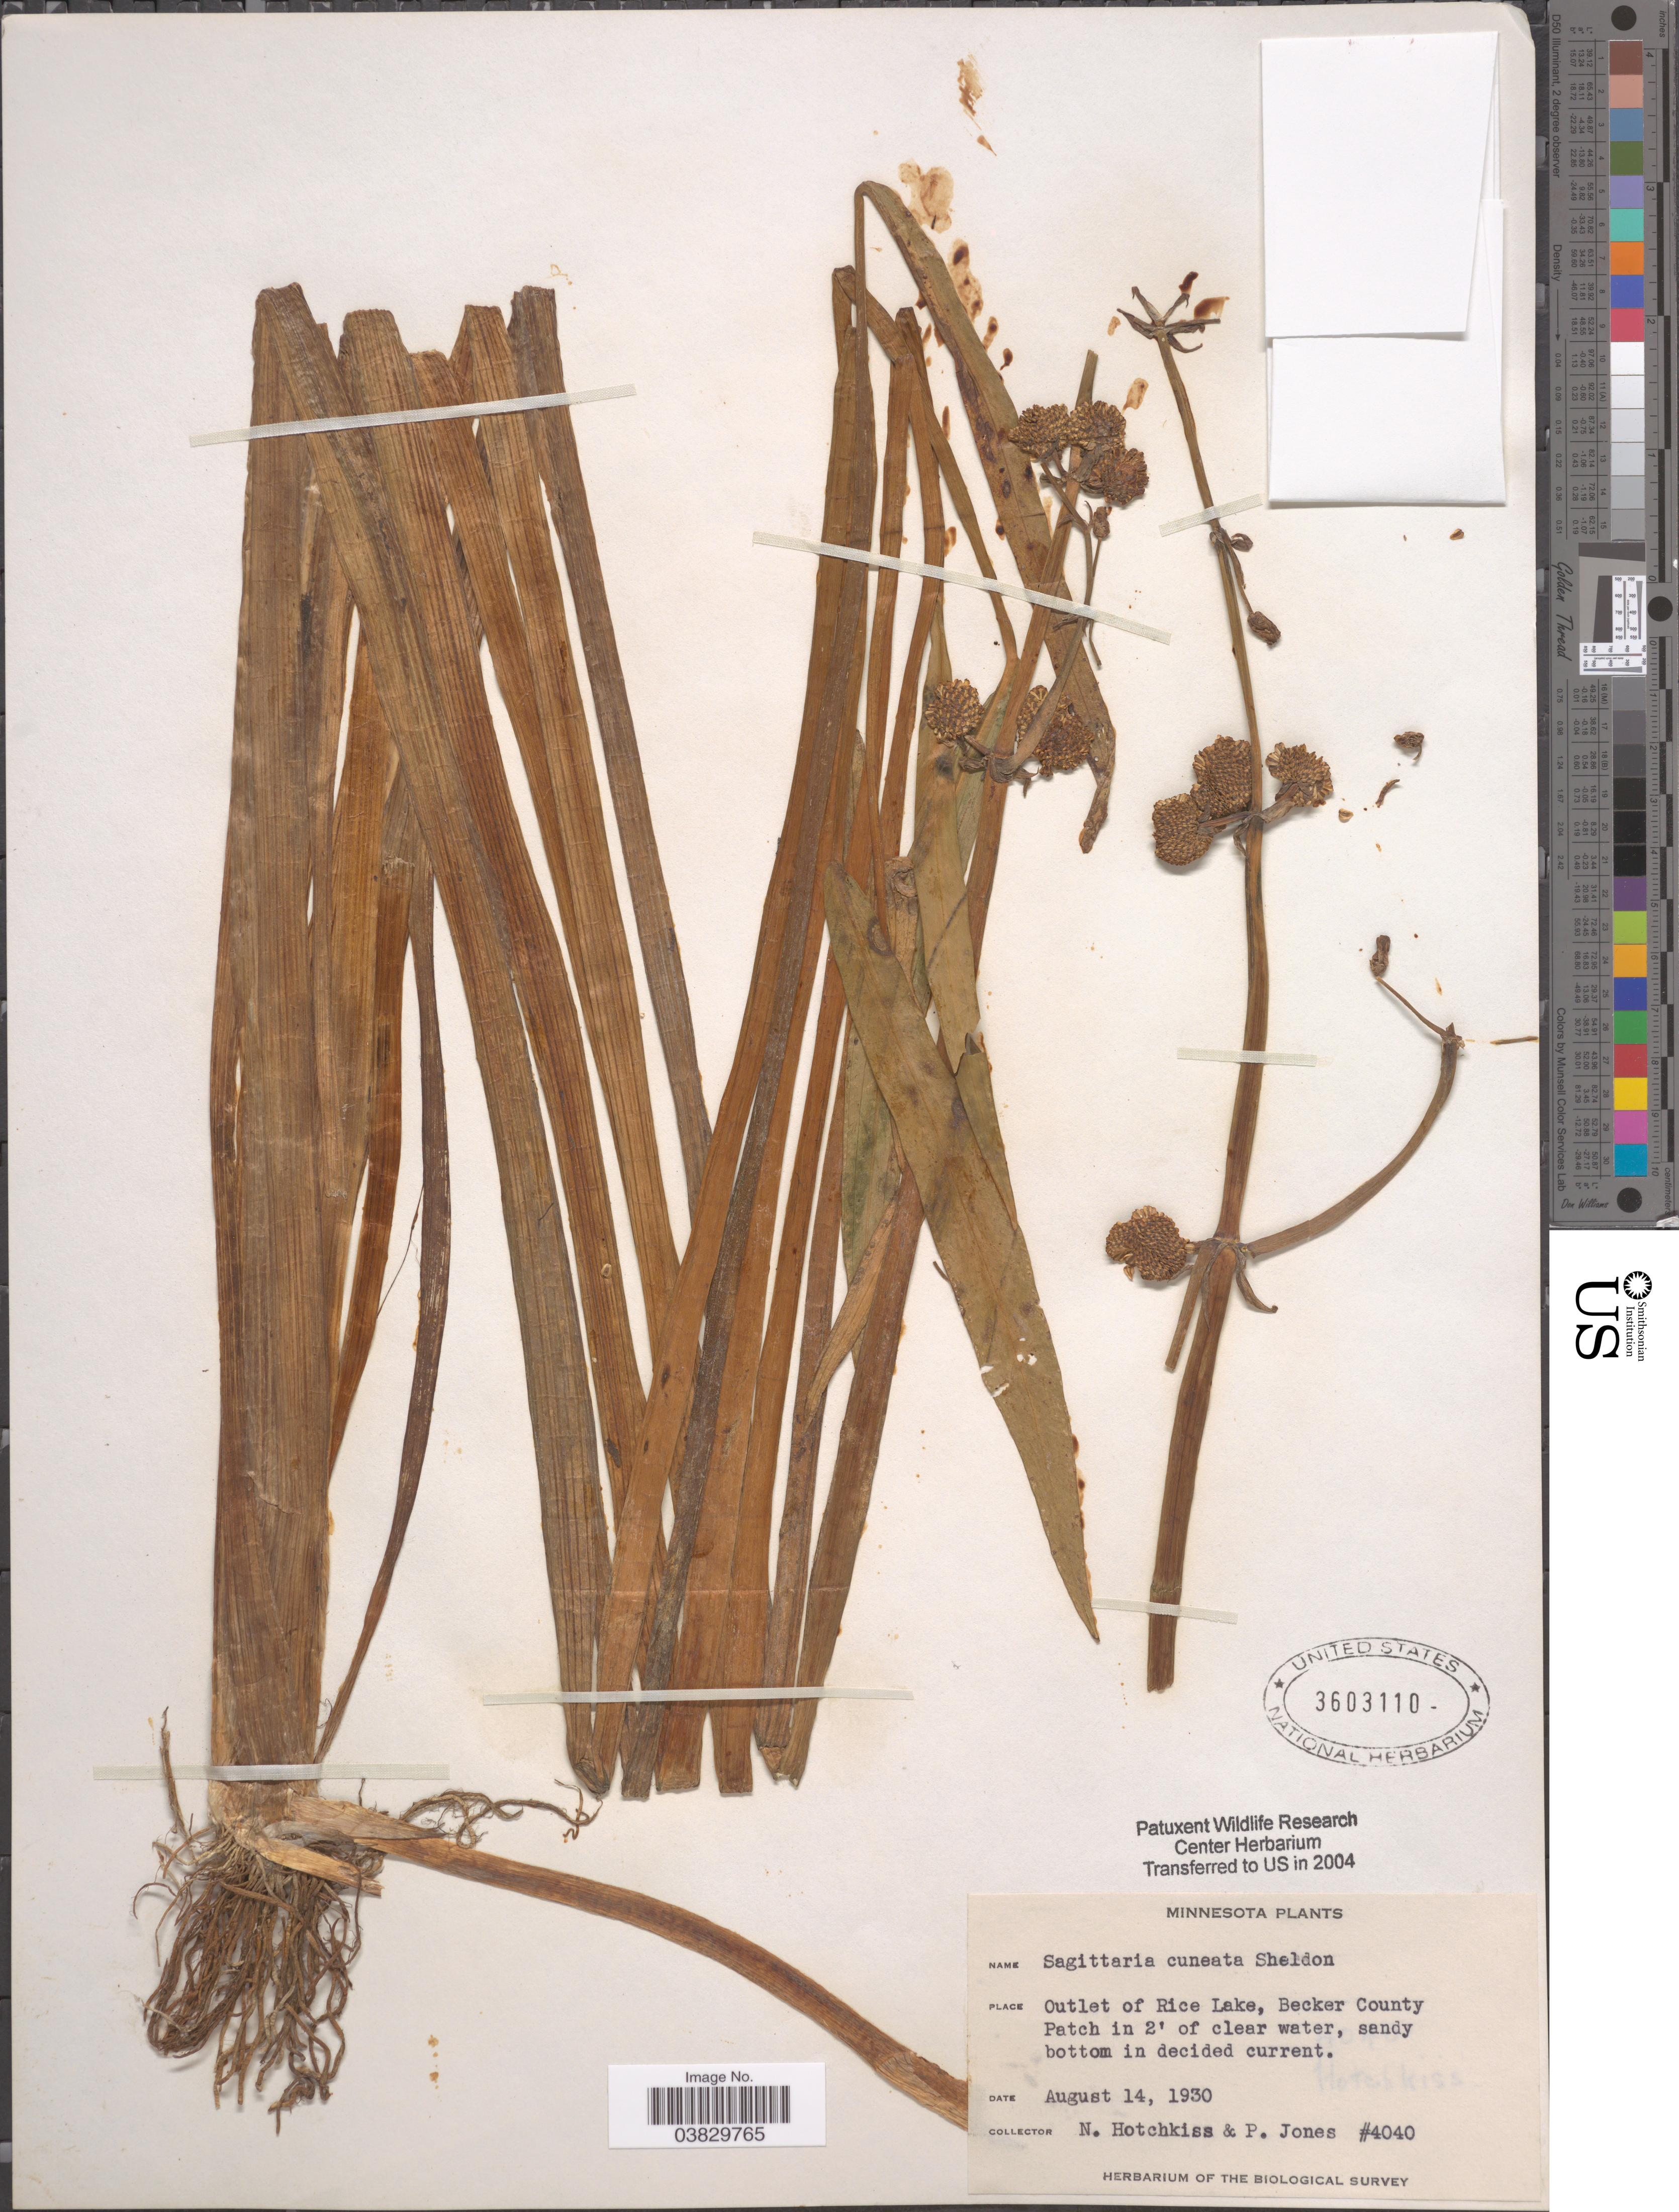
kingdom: Plantae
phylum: Tracheophyta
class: Liliopsida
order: Alismatales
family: Alismataceae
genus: Sagittaria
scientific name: Sagittaria cuneata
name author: E. Sheld.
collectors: N. Hotchkiss & P. Jones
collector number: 4040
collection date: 1930-08-14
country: United States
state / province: Minnesota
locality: Outlet of Rice Lake, Becker County Patch in 2' of clear water, sandy bottom in decided current.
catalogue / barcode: US 3603110